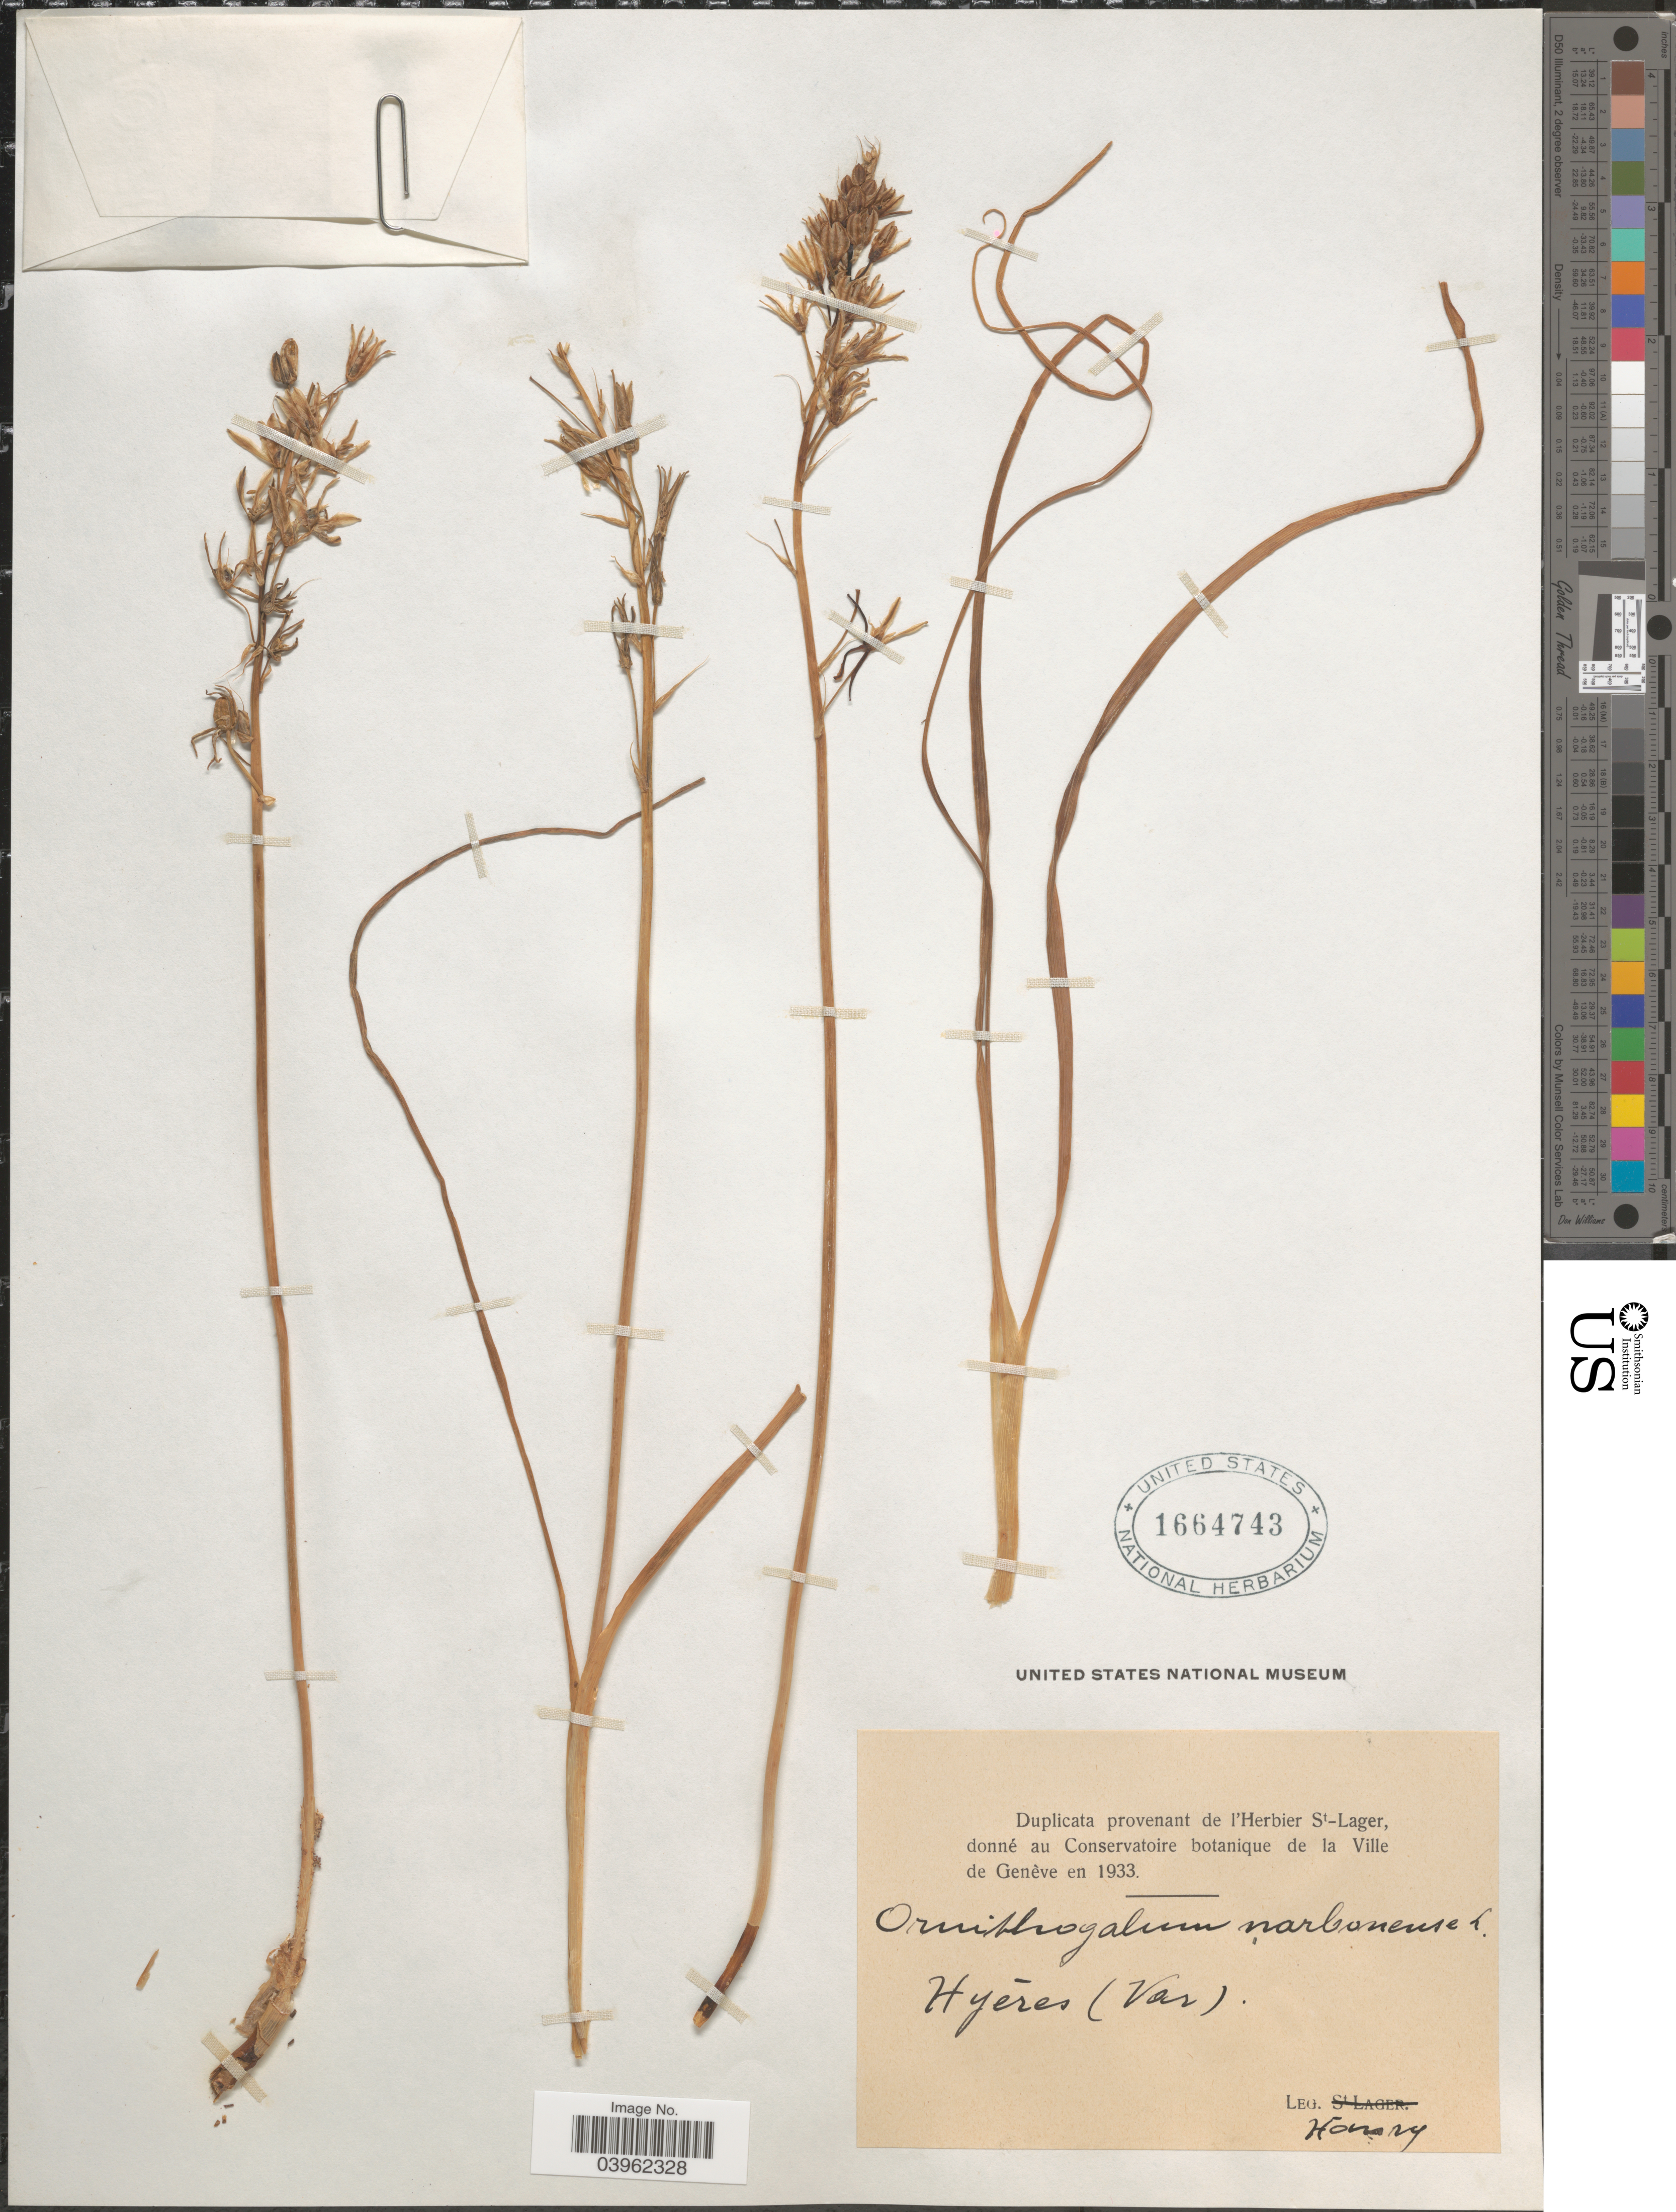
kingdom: Plantae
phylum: Tracheophyta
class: Liliopsida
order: Asparagales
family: Asparagaceae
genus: Ornithogalum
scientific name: Ornithogalum narbonense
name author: L.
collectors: Honory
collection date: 1933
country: France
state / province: Provence-Alpes-Côte d'Azur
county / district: Var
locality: Hyéres (Var).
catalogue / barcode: US 1664743